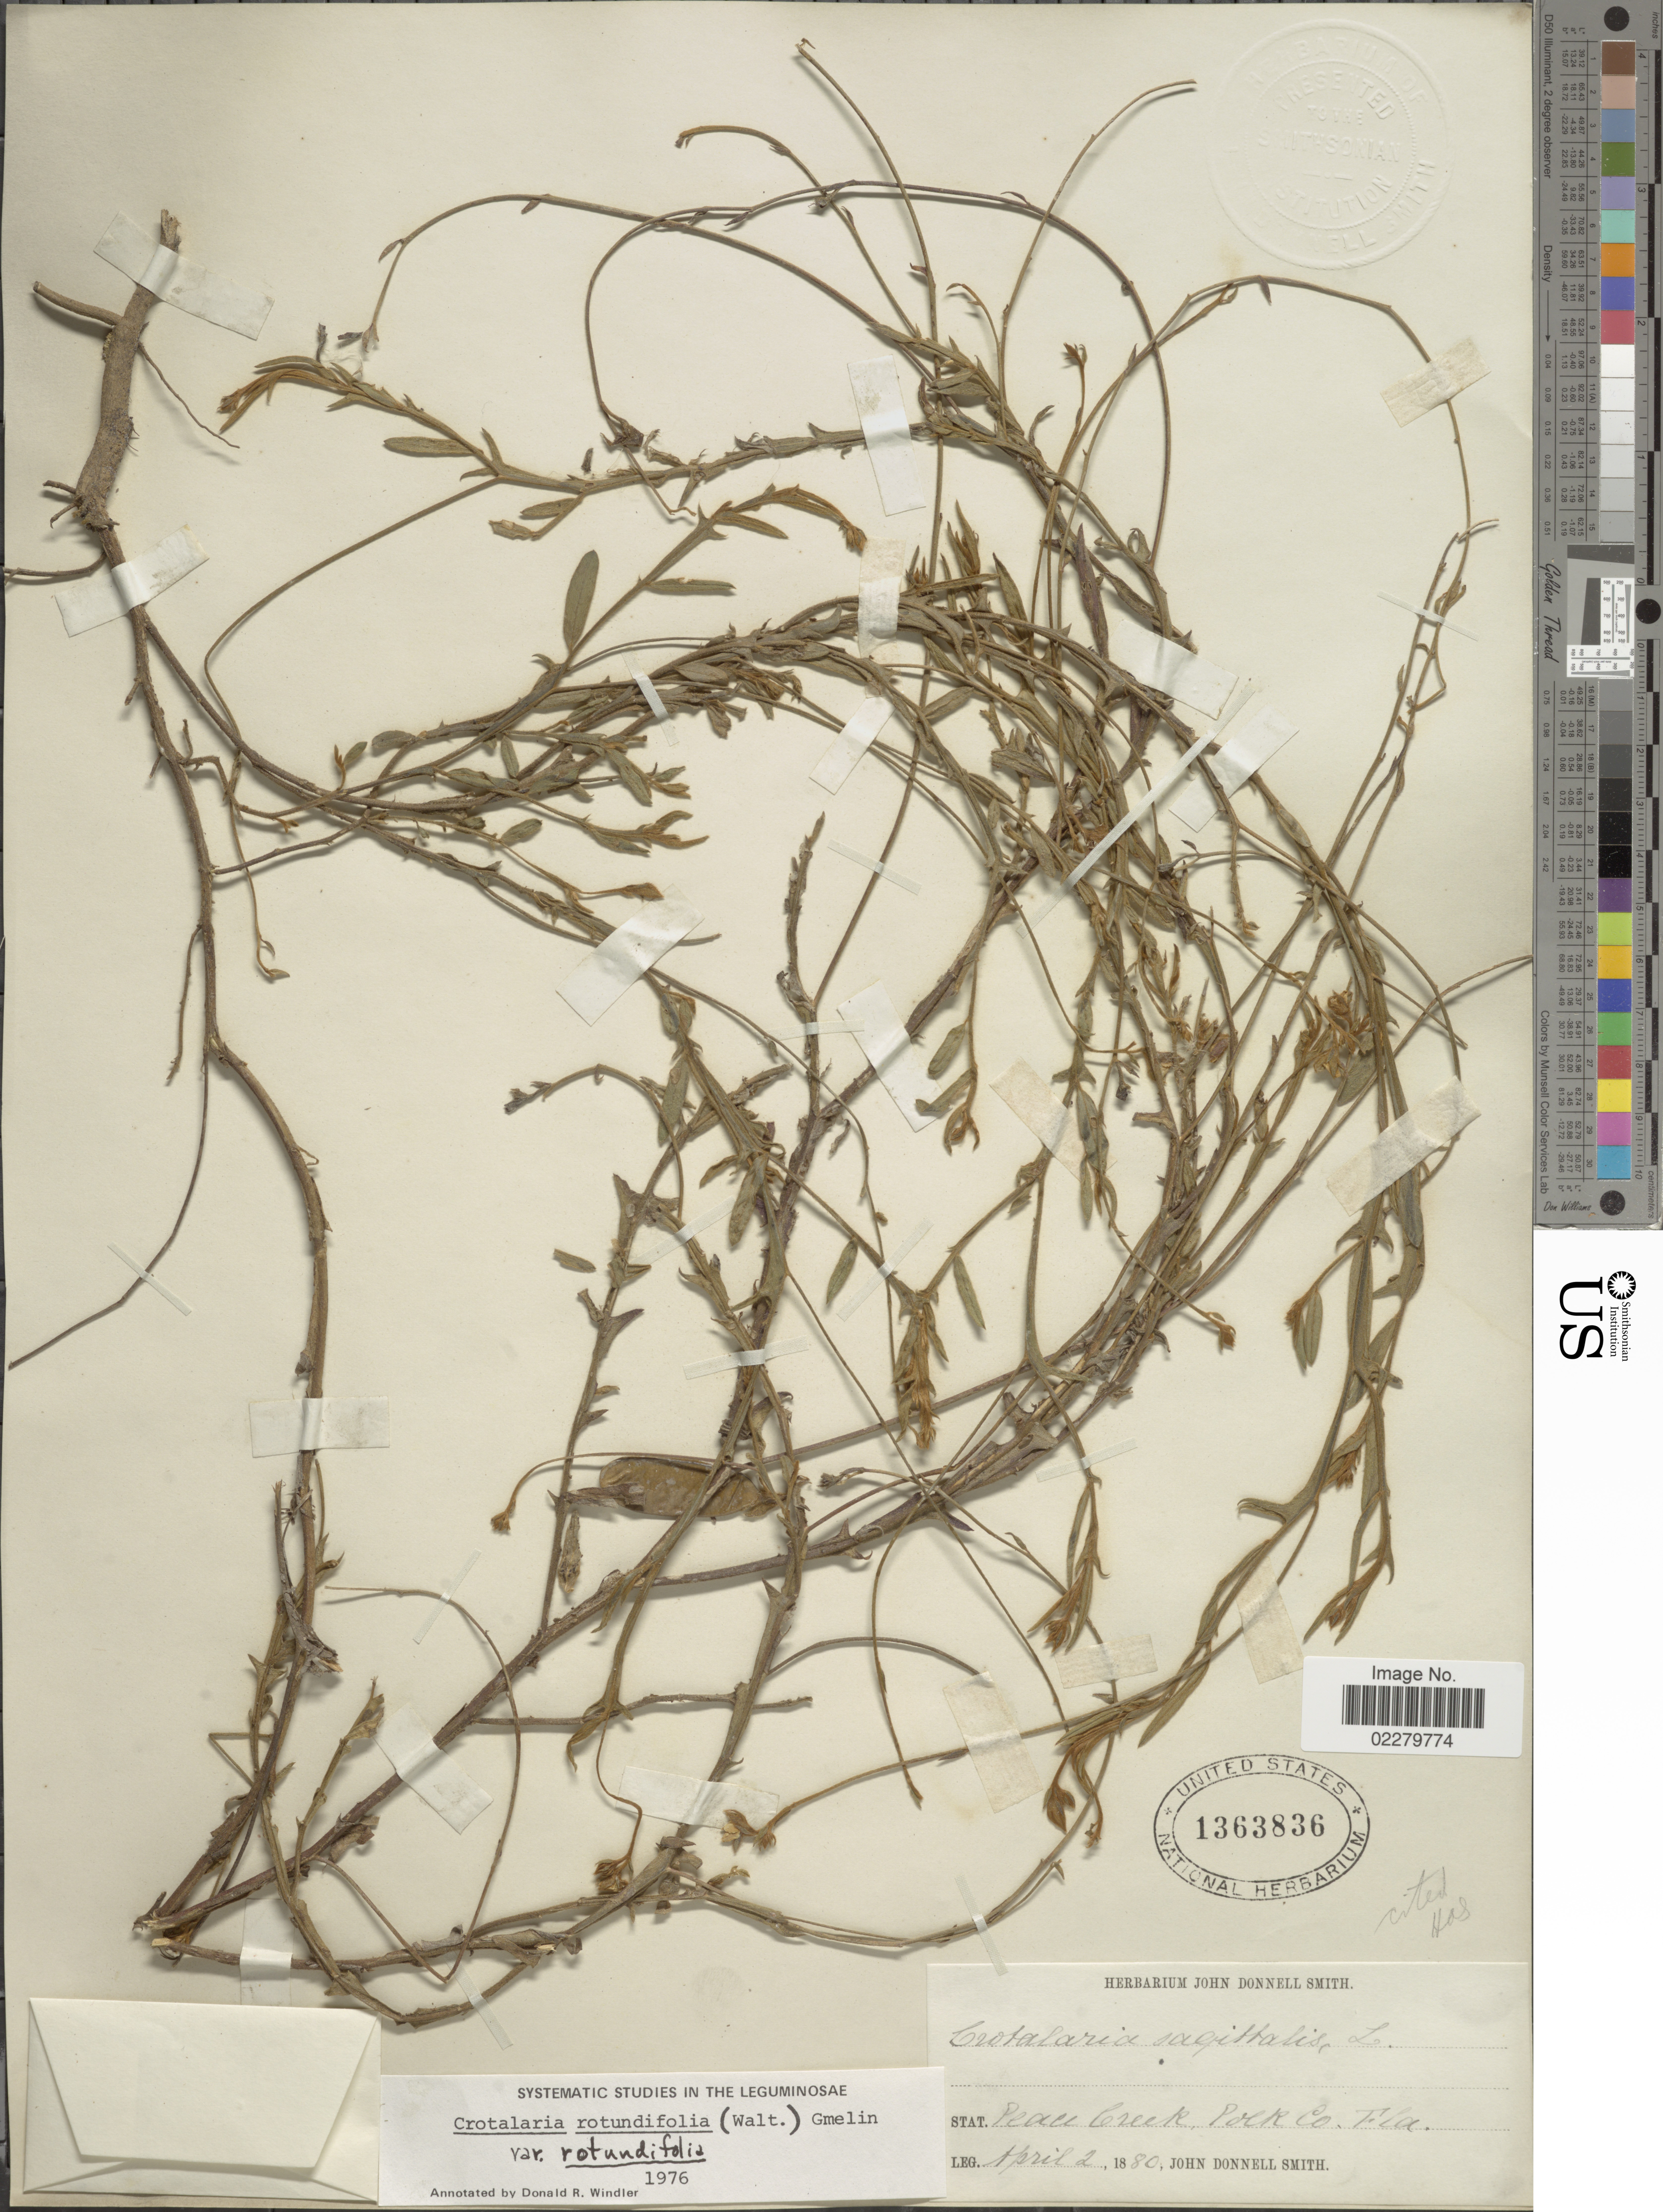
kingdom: Plantae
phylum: Tracheophyta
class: Magnoliopsida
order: Fabales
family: Fabaceae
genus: Crotalaria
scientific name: Crotalaria rotundifolia var. rotundifolia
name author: (Walter) J.F. Gmel.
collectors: J. Donnell Smith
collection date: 1880-04-02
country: United States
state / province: Florida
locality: Peace Creek, Polk Co. Fla.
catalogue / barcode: US 1363836